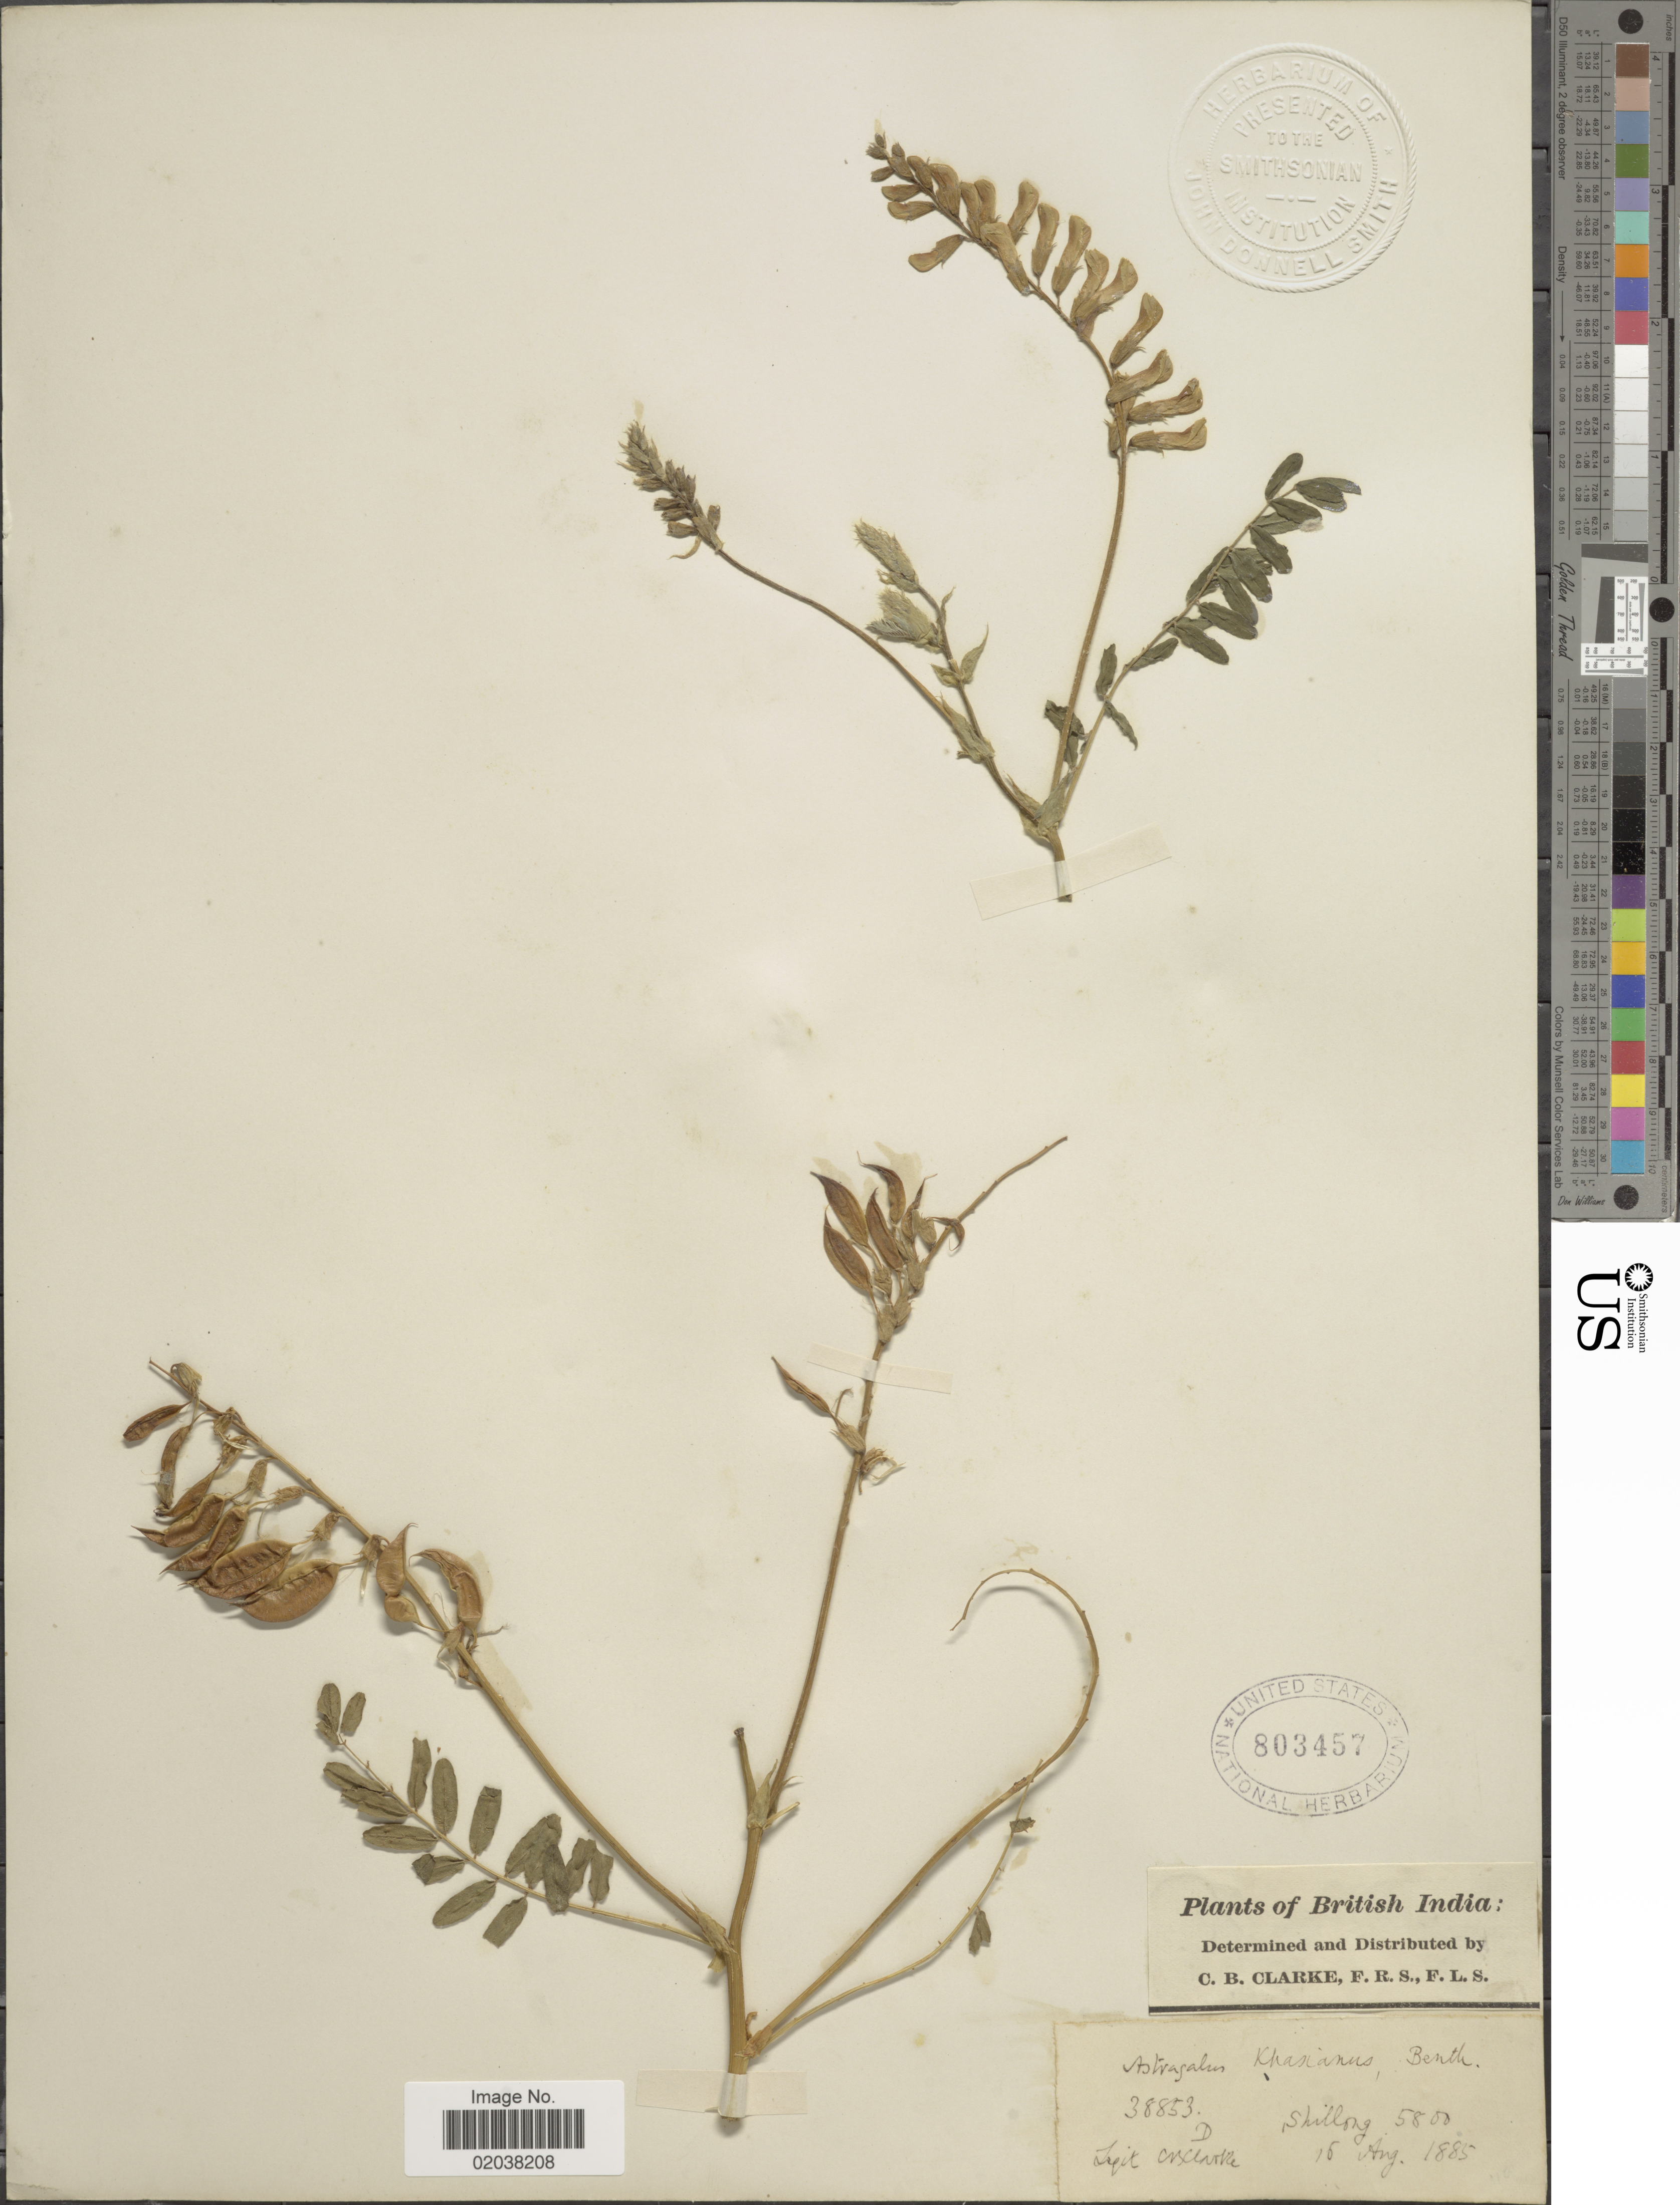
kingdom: Plantae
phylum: Tracheophyta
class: Magnoliopsida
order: Fabales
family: Fabaceae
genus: Astragalus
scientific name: Astragalus khasianus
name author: Bunge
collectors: C. B. Clarke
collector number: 38853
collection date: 1885-08-16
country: India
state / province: Meghalaya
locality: British India, Shillong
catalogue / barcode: US 803457